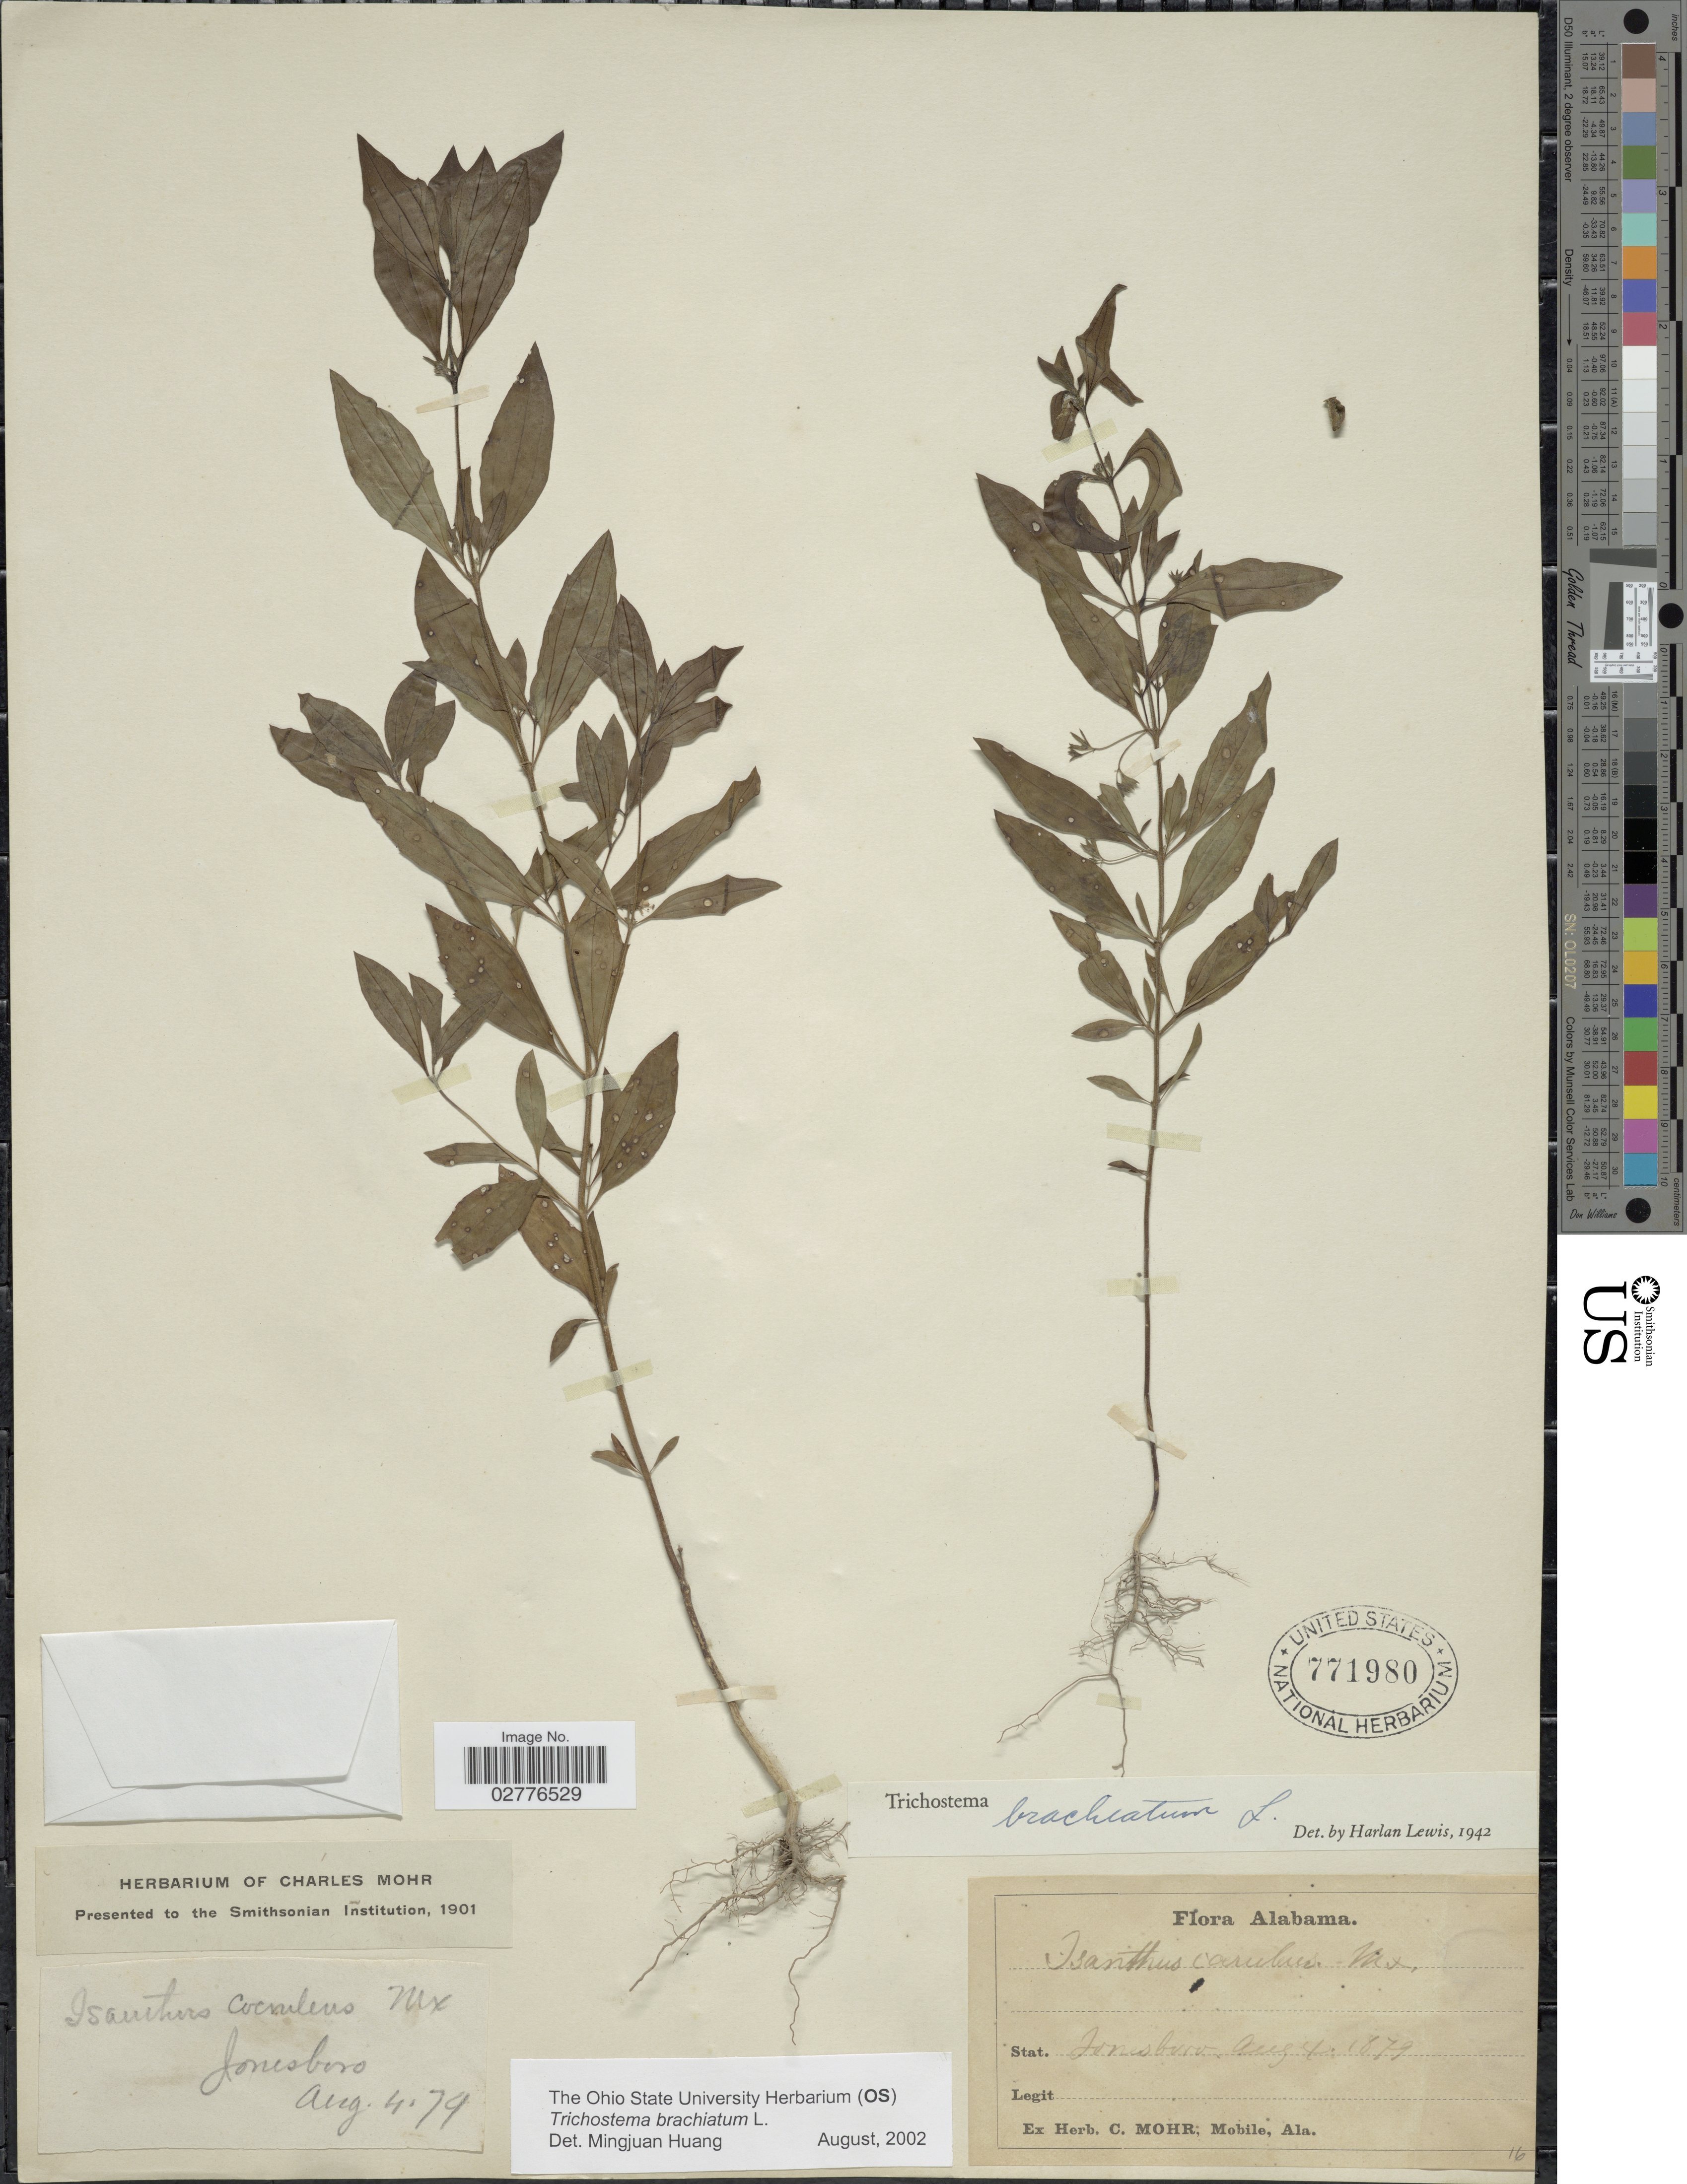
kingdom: Plantae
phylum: Tracheophyta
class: Magnoliopsida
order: Lamiales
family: Lamiaceae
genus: Trichostema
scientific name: Trichostema brachiatum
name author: L.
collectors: Mohr, C. T. (herbarium)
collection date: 1879-08-04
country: United States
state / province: Alabama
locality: Jonesboro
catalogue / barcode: US 771980